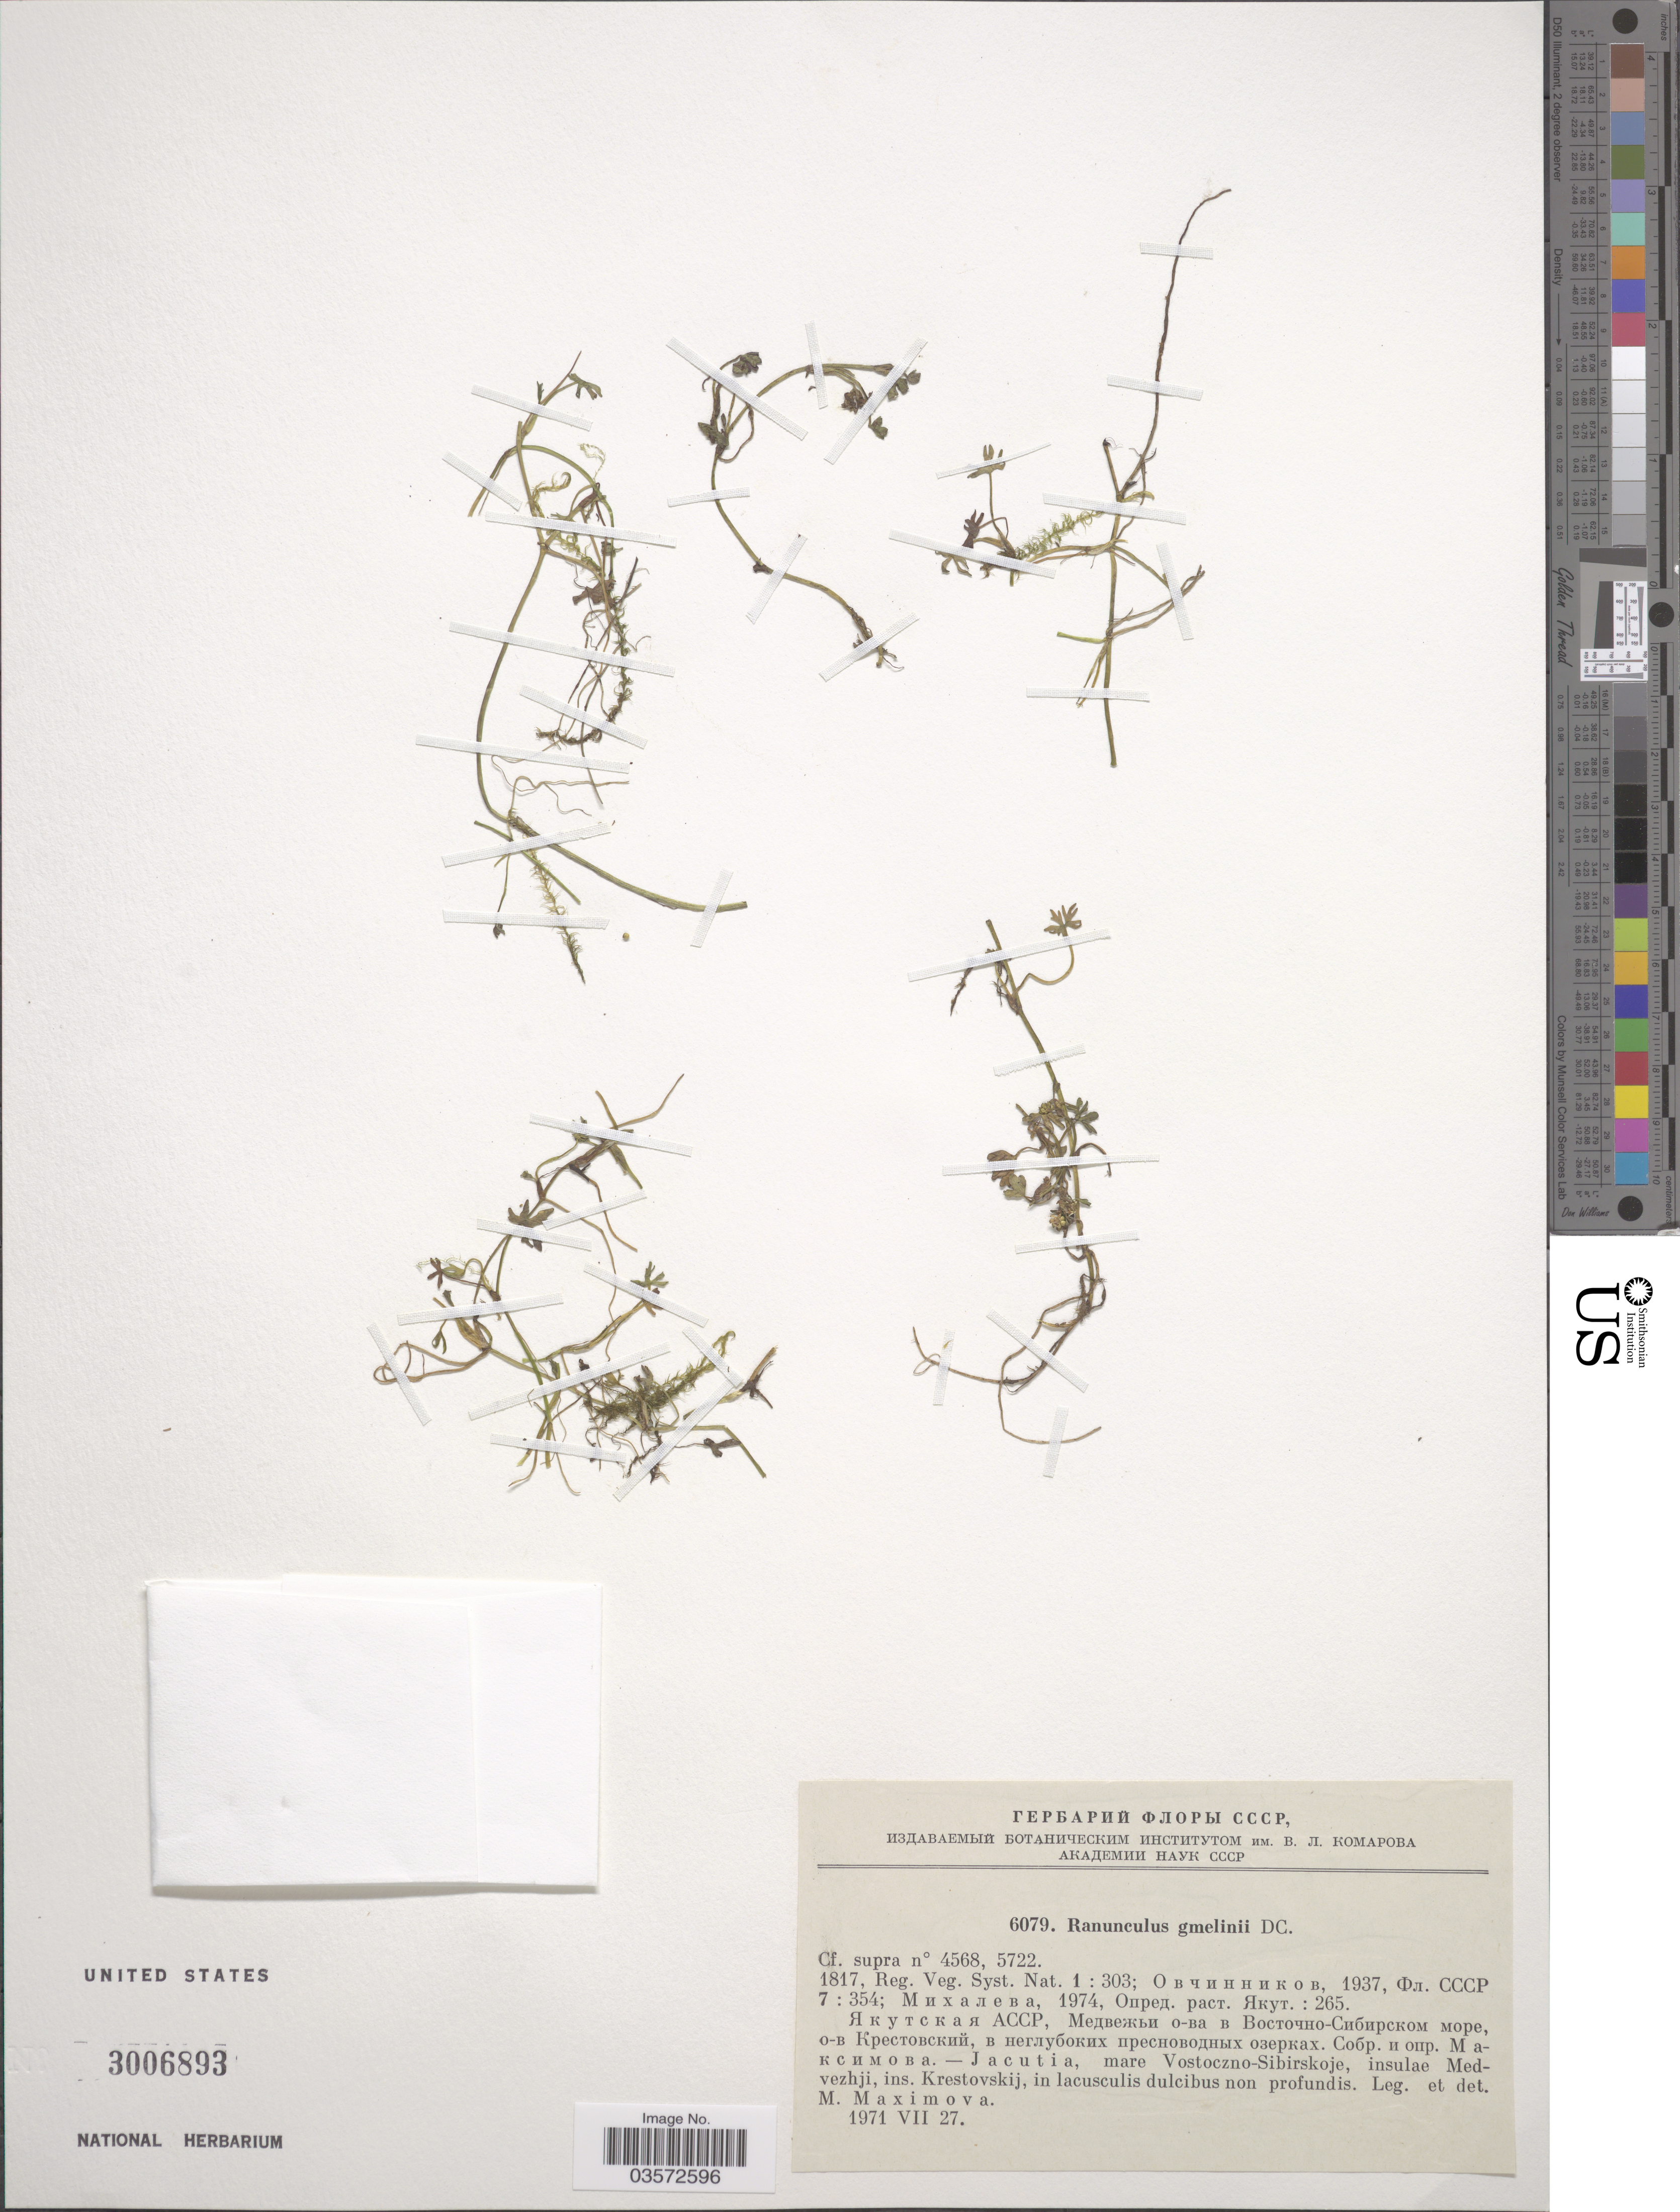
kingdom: Plantae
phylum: Tracheophyta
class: Magnoliopsida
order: Ranunculales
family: Ranunculaceae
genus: Ranunculus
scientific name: Ranunculus gmelinii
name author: DC.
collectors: M. Maximova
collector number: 6079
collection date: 1971-07-27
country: Russian Federation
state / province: Sakha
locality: Jacutia, mare Vostoczno-Sibirskoje, insulae medvezhji, ins. Krestovskij.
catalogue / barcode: US 3006893